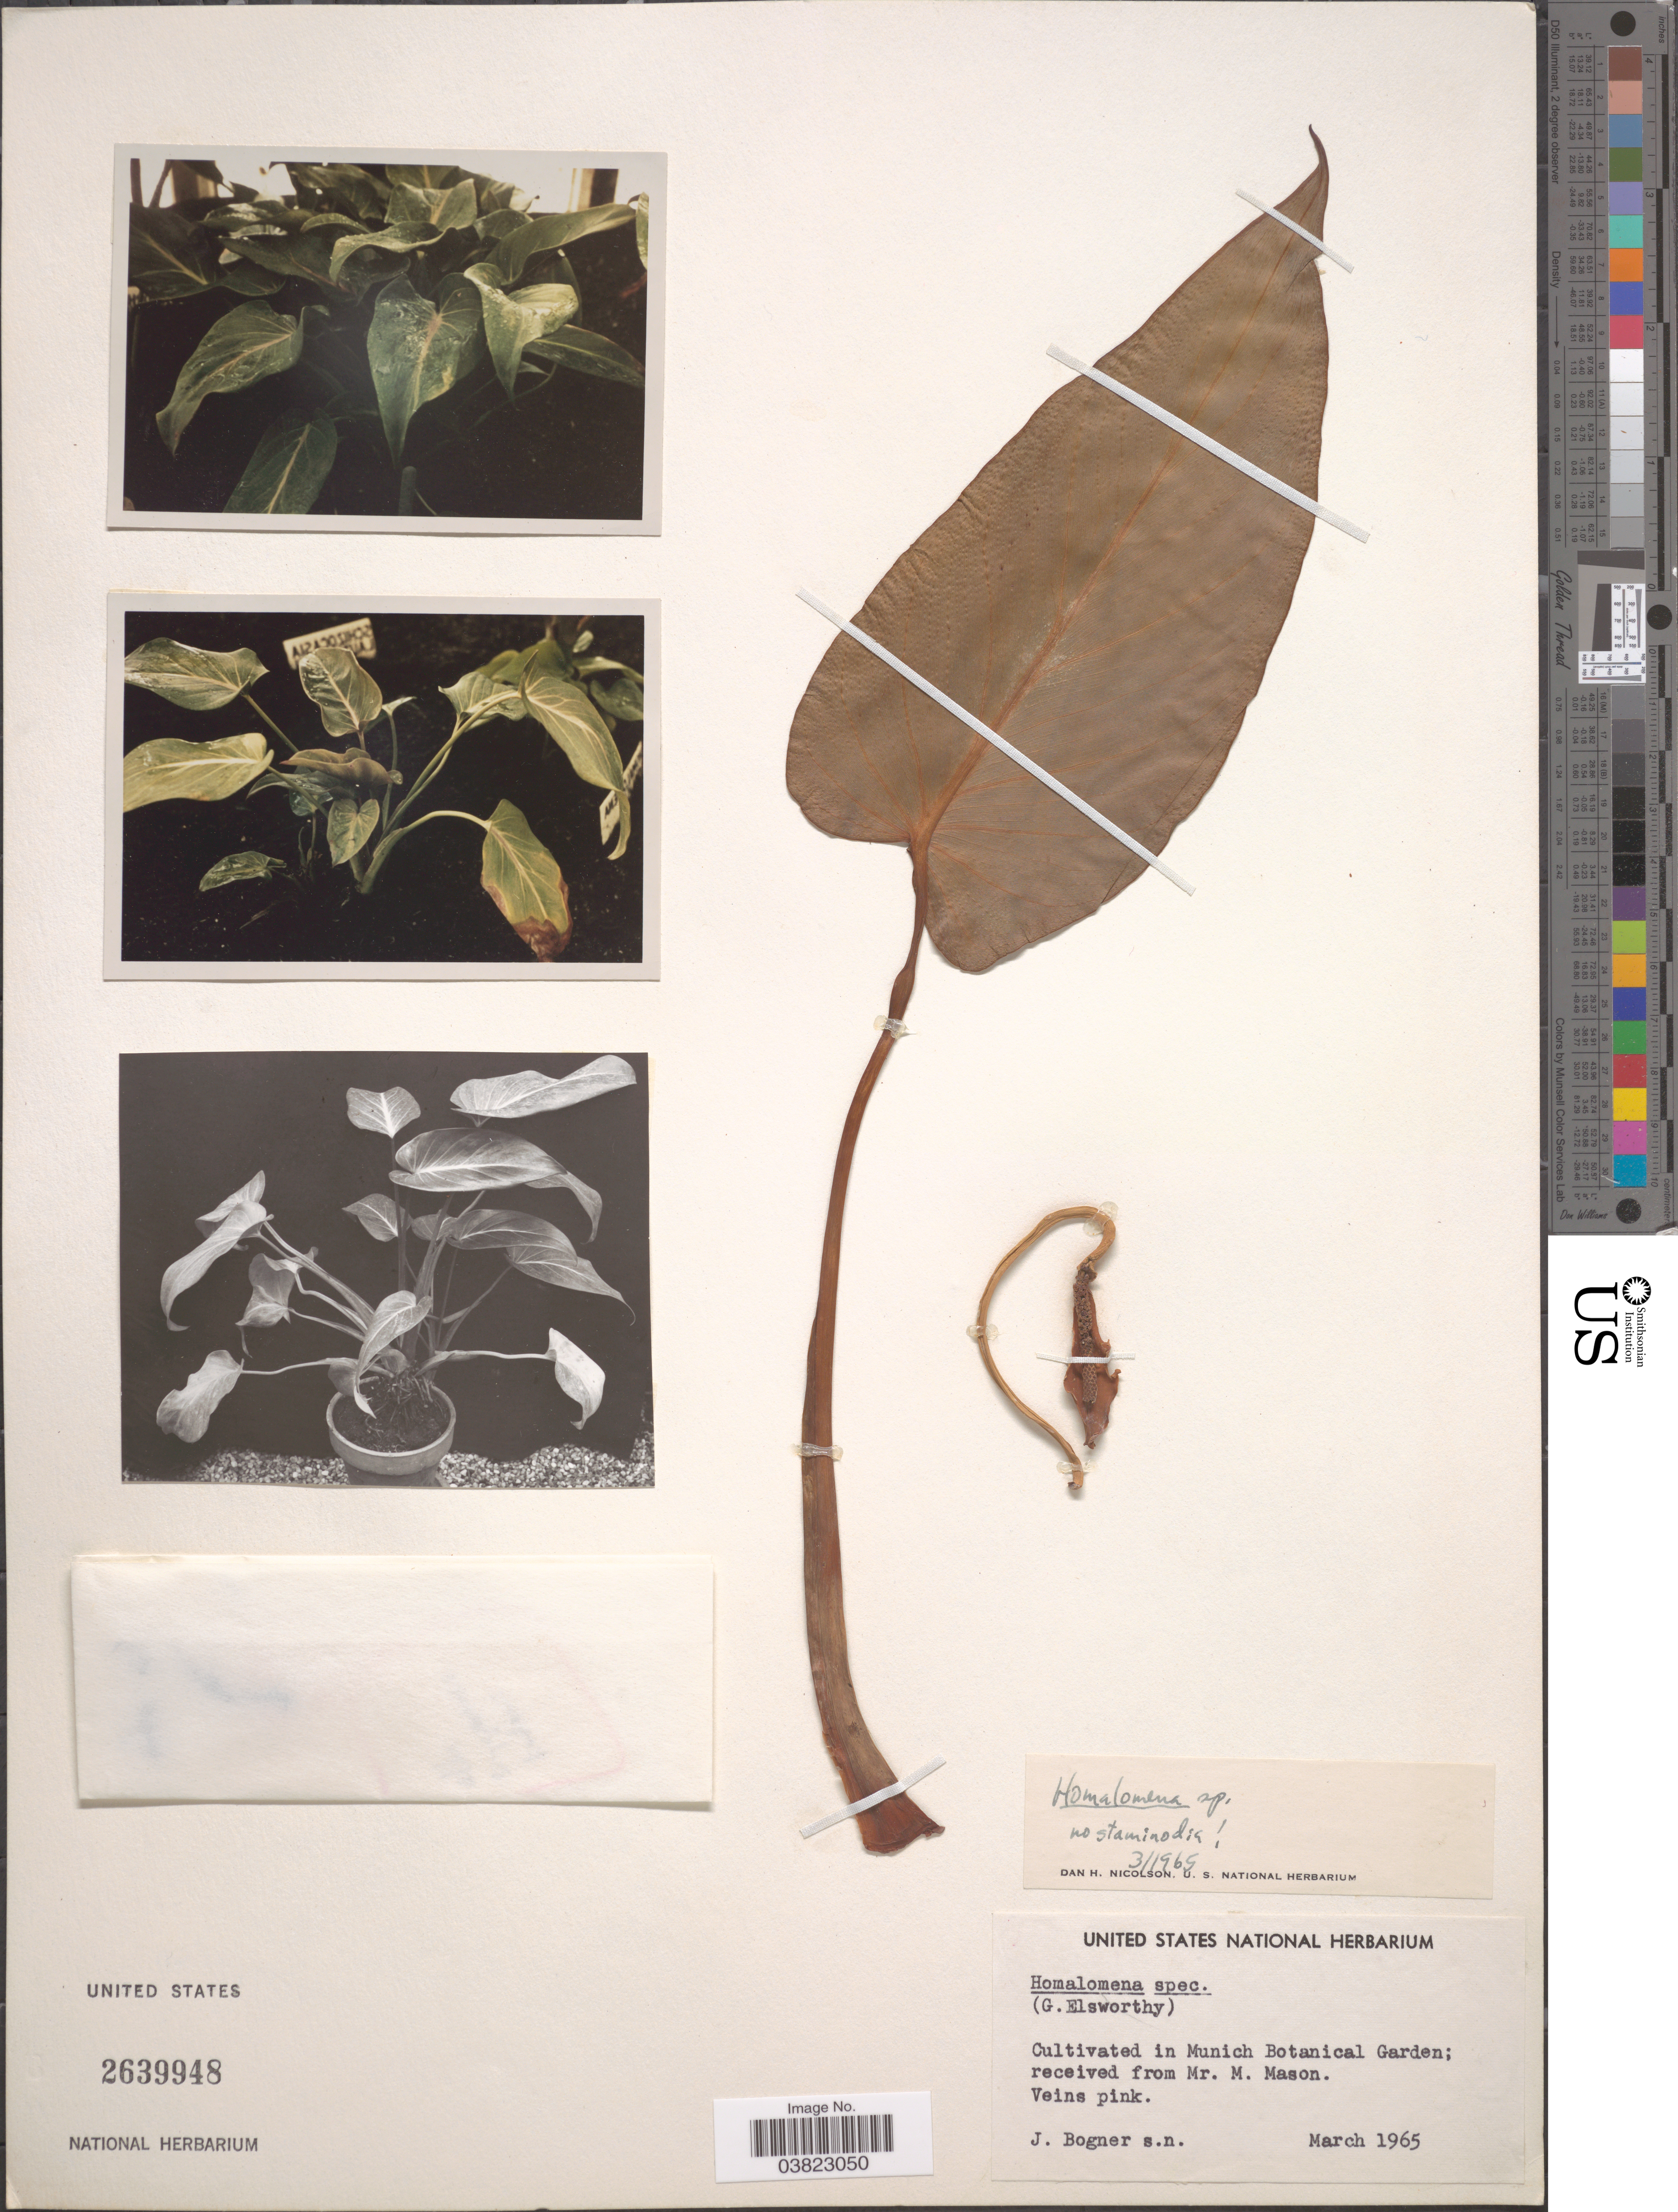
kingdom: Plantae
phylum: Tracheophyta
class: Liliopsida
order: Alismatales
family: Araceae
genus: Homalomena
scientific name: Homalomena sp.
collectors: J. Bogner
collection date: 1965-03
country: Germany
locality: Munich Botanical Garden.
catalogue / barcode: US 2639948